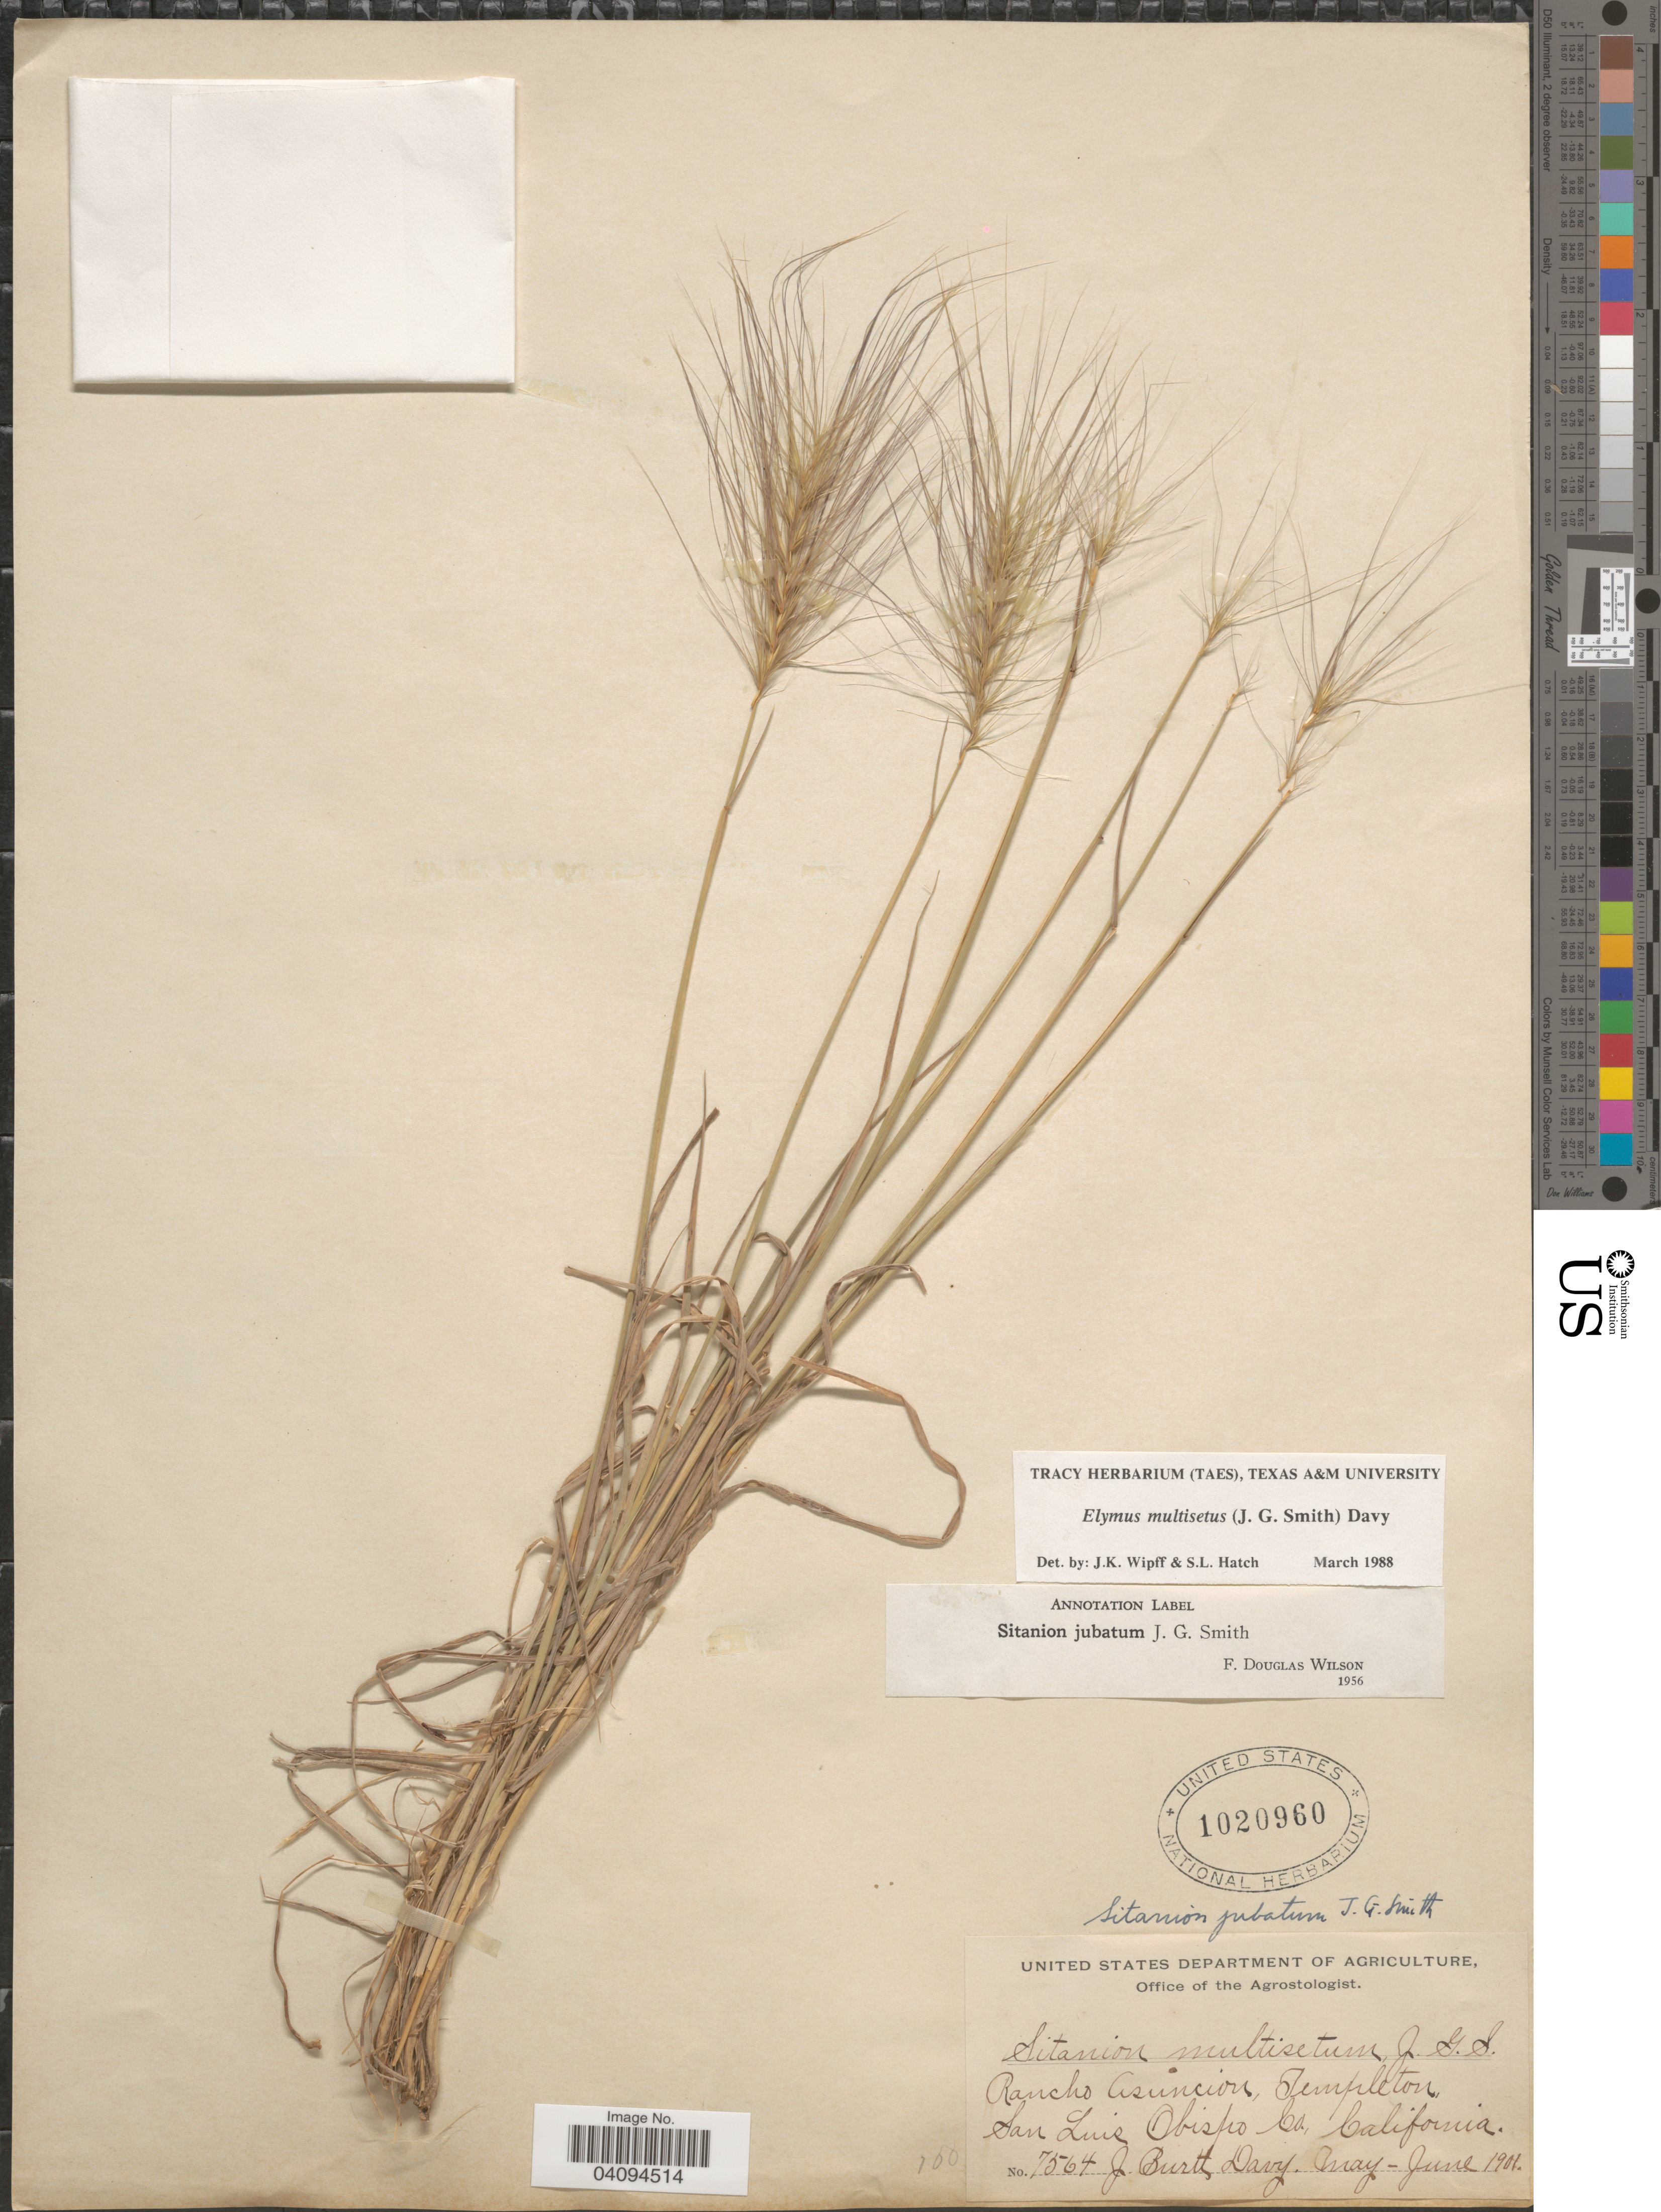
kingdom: Plantae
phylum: Tracheophyta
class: Liliopsida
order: Poales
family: Poaceae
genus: Elymus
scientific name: Elymus multisetus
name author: (J.G. Sm.) Burtt Davy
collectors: J. Burtt Davy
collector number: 7564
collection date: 1901-05/1901-06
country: United States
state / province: California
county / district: San Luis Obispo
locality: Rancho Asuncion, Templeton, San Luis Obispo Co.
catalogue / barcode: US 1020960